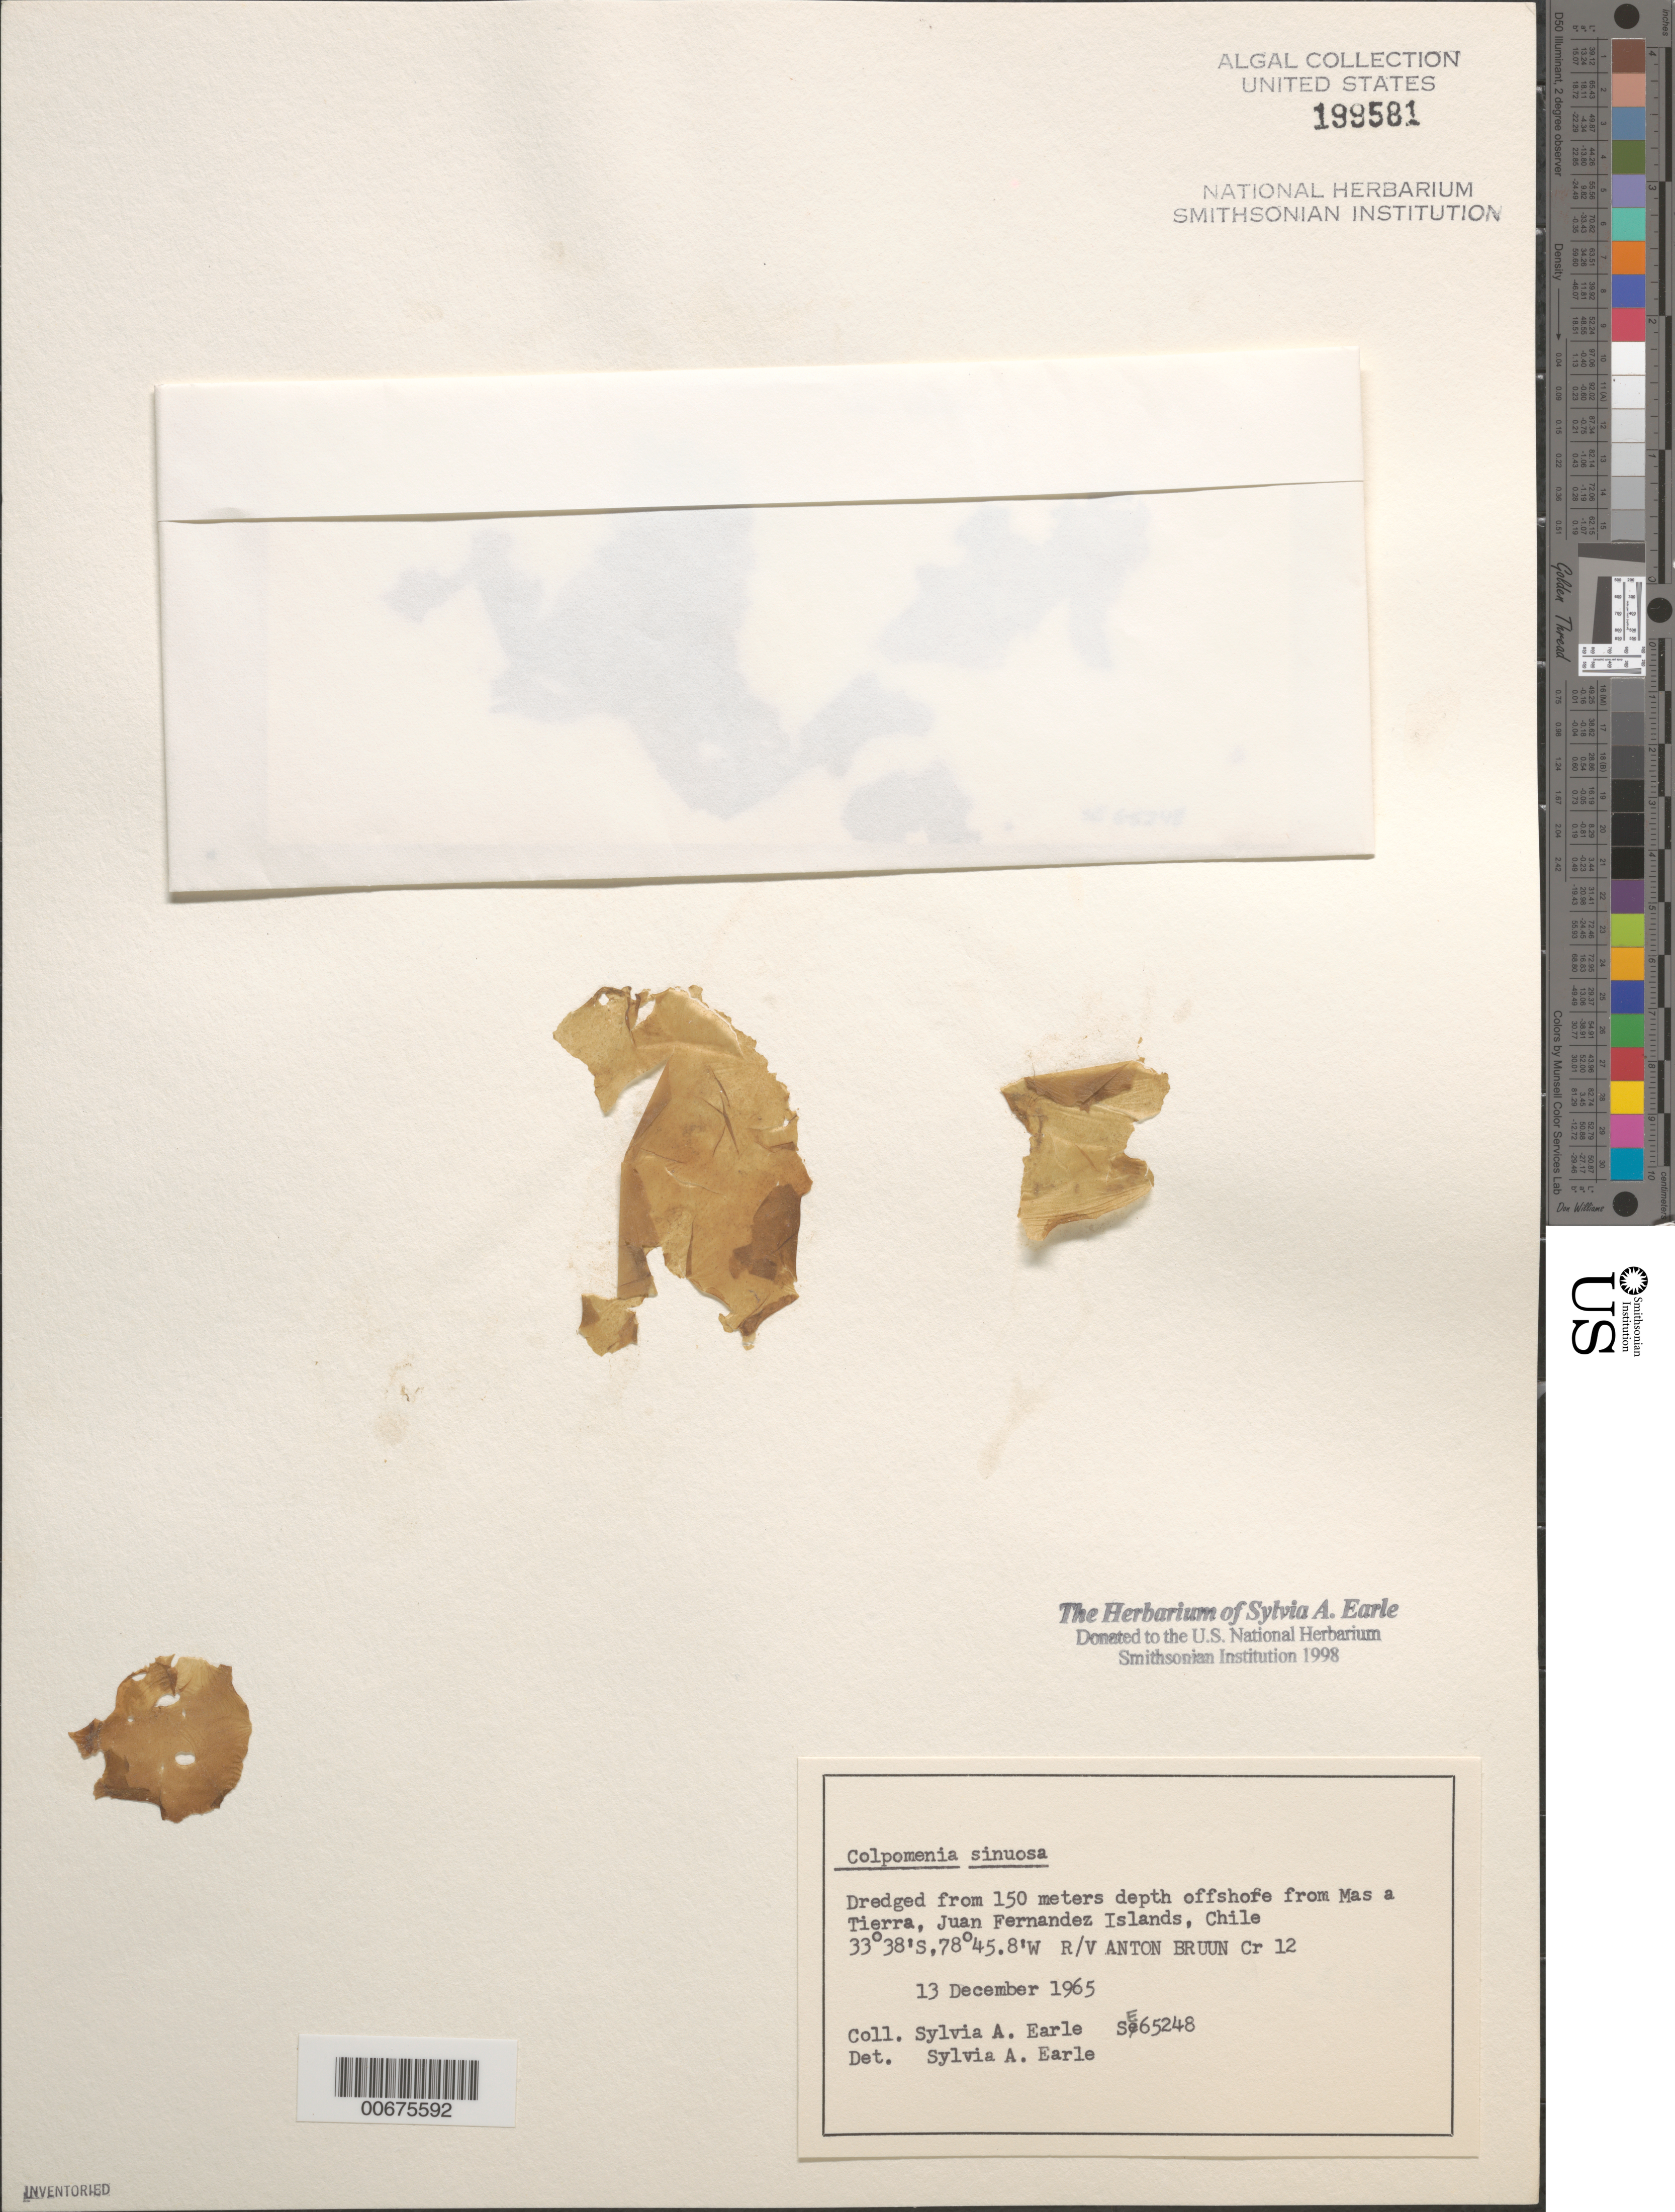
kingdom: Chromista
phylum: Ochrophyta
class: Phaeophyceae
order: Scytosiphonales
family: Scytosiphonaceae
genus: Colpomenia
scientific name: Colpomenia sinuosa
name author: (K. Mert. ex Roth) Derbes & Solier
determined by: Earle, S. A.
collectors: S. A. Earle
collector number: SE 65248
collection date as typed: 13 Dec 1965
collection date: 1965-12-13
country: Chile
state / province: Valparaíso (V)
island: Isla Más a Tierra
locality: Off Más a Tierra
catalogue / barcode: US 199581